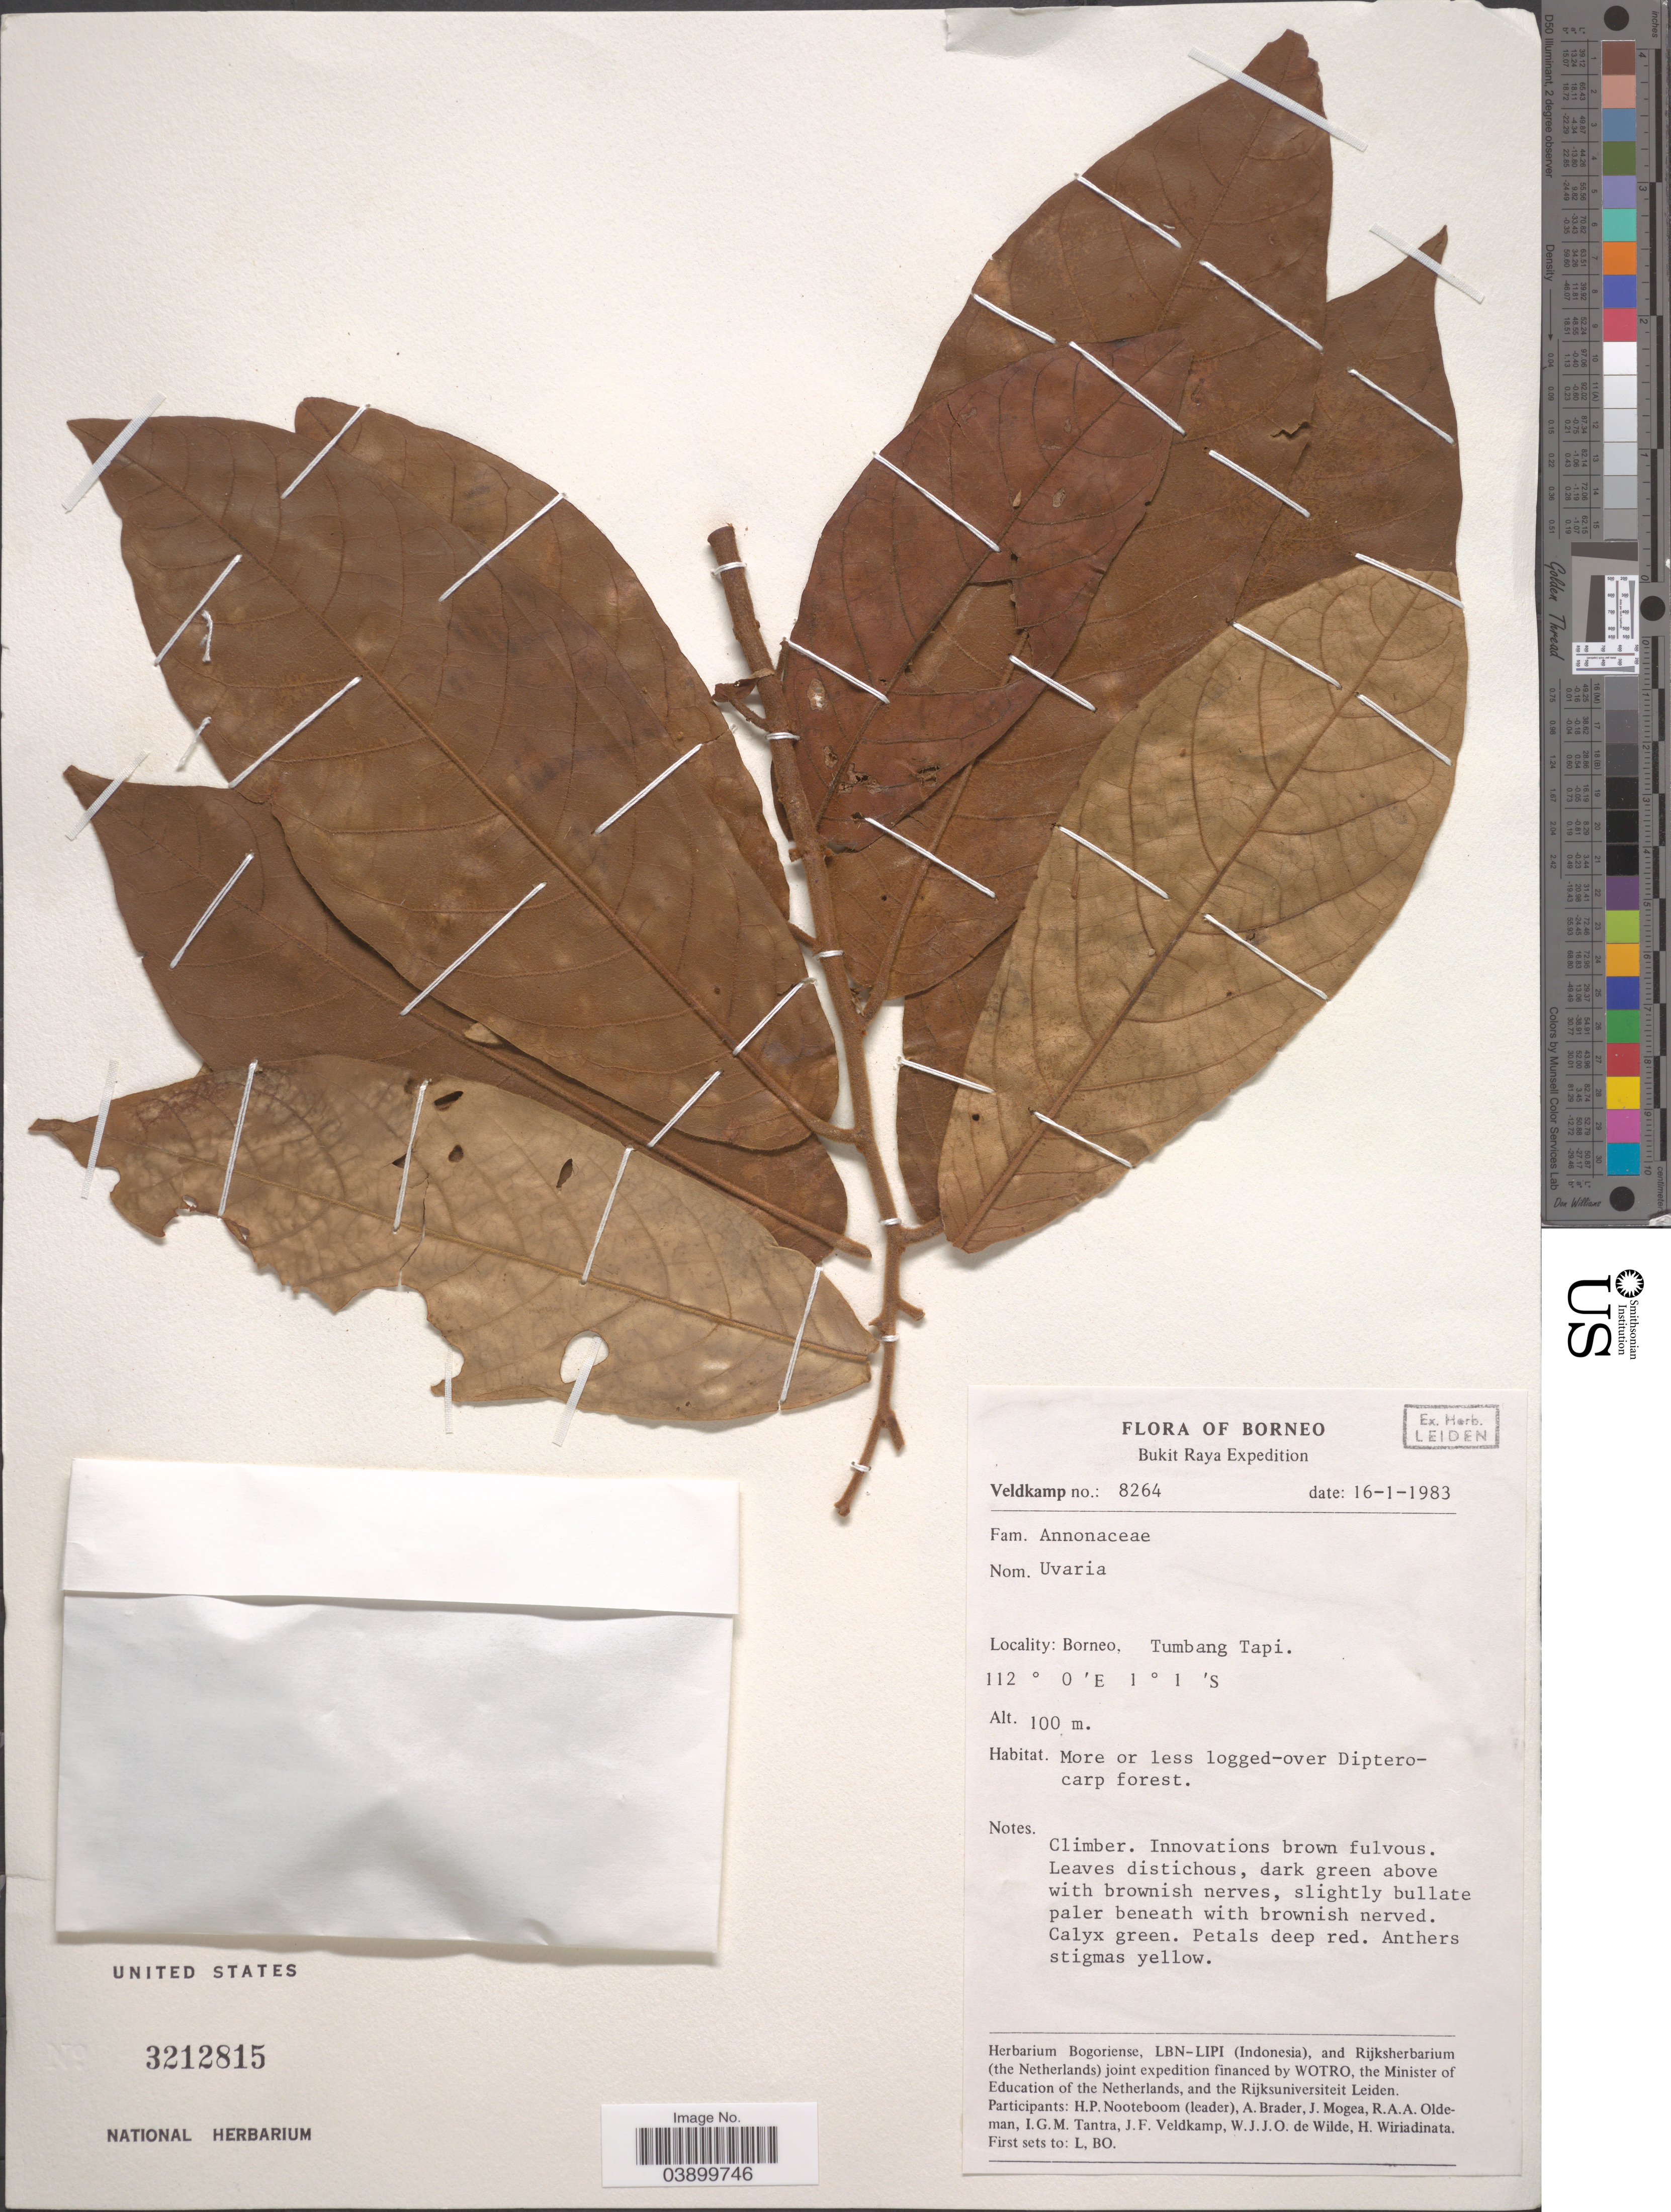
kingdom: Plantae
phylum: Tracheophyta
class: Magnoliopsida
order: Magnoliales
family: Annonaceae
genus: Uvaria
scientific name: Uvaria sp.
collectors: J. F. Veldkamp, H. P. Nooteboom, A. Brader, J. Mogea & et al.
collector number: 8264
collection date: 1983-01-16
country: Indonesia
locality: Bukit Raya. Borneo, Tumbang Tapi.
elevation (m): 100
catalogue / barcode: US 3212815